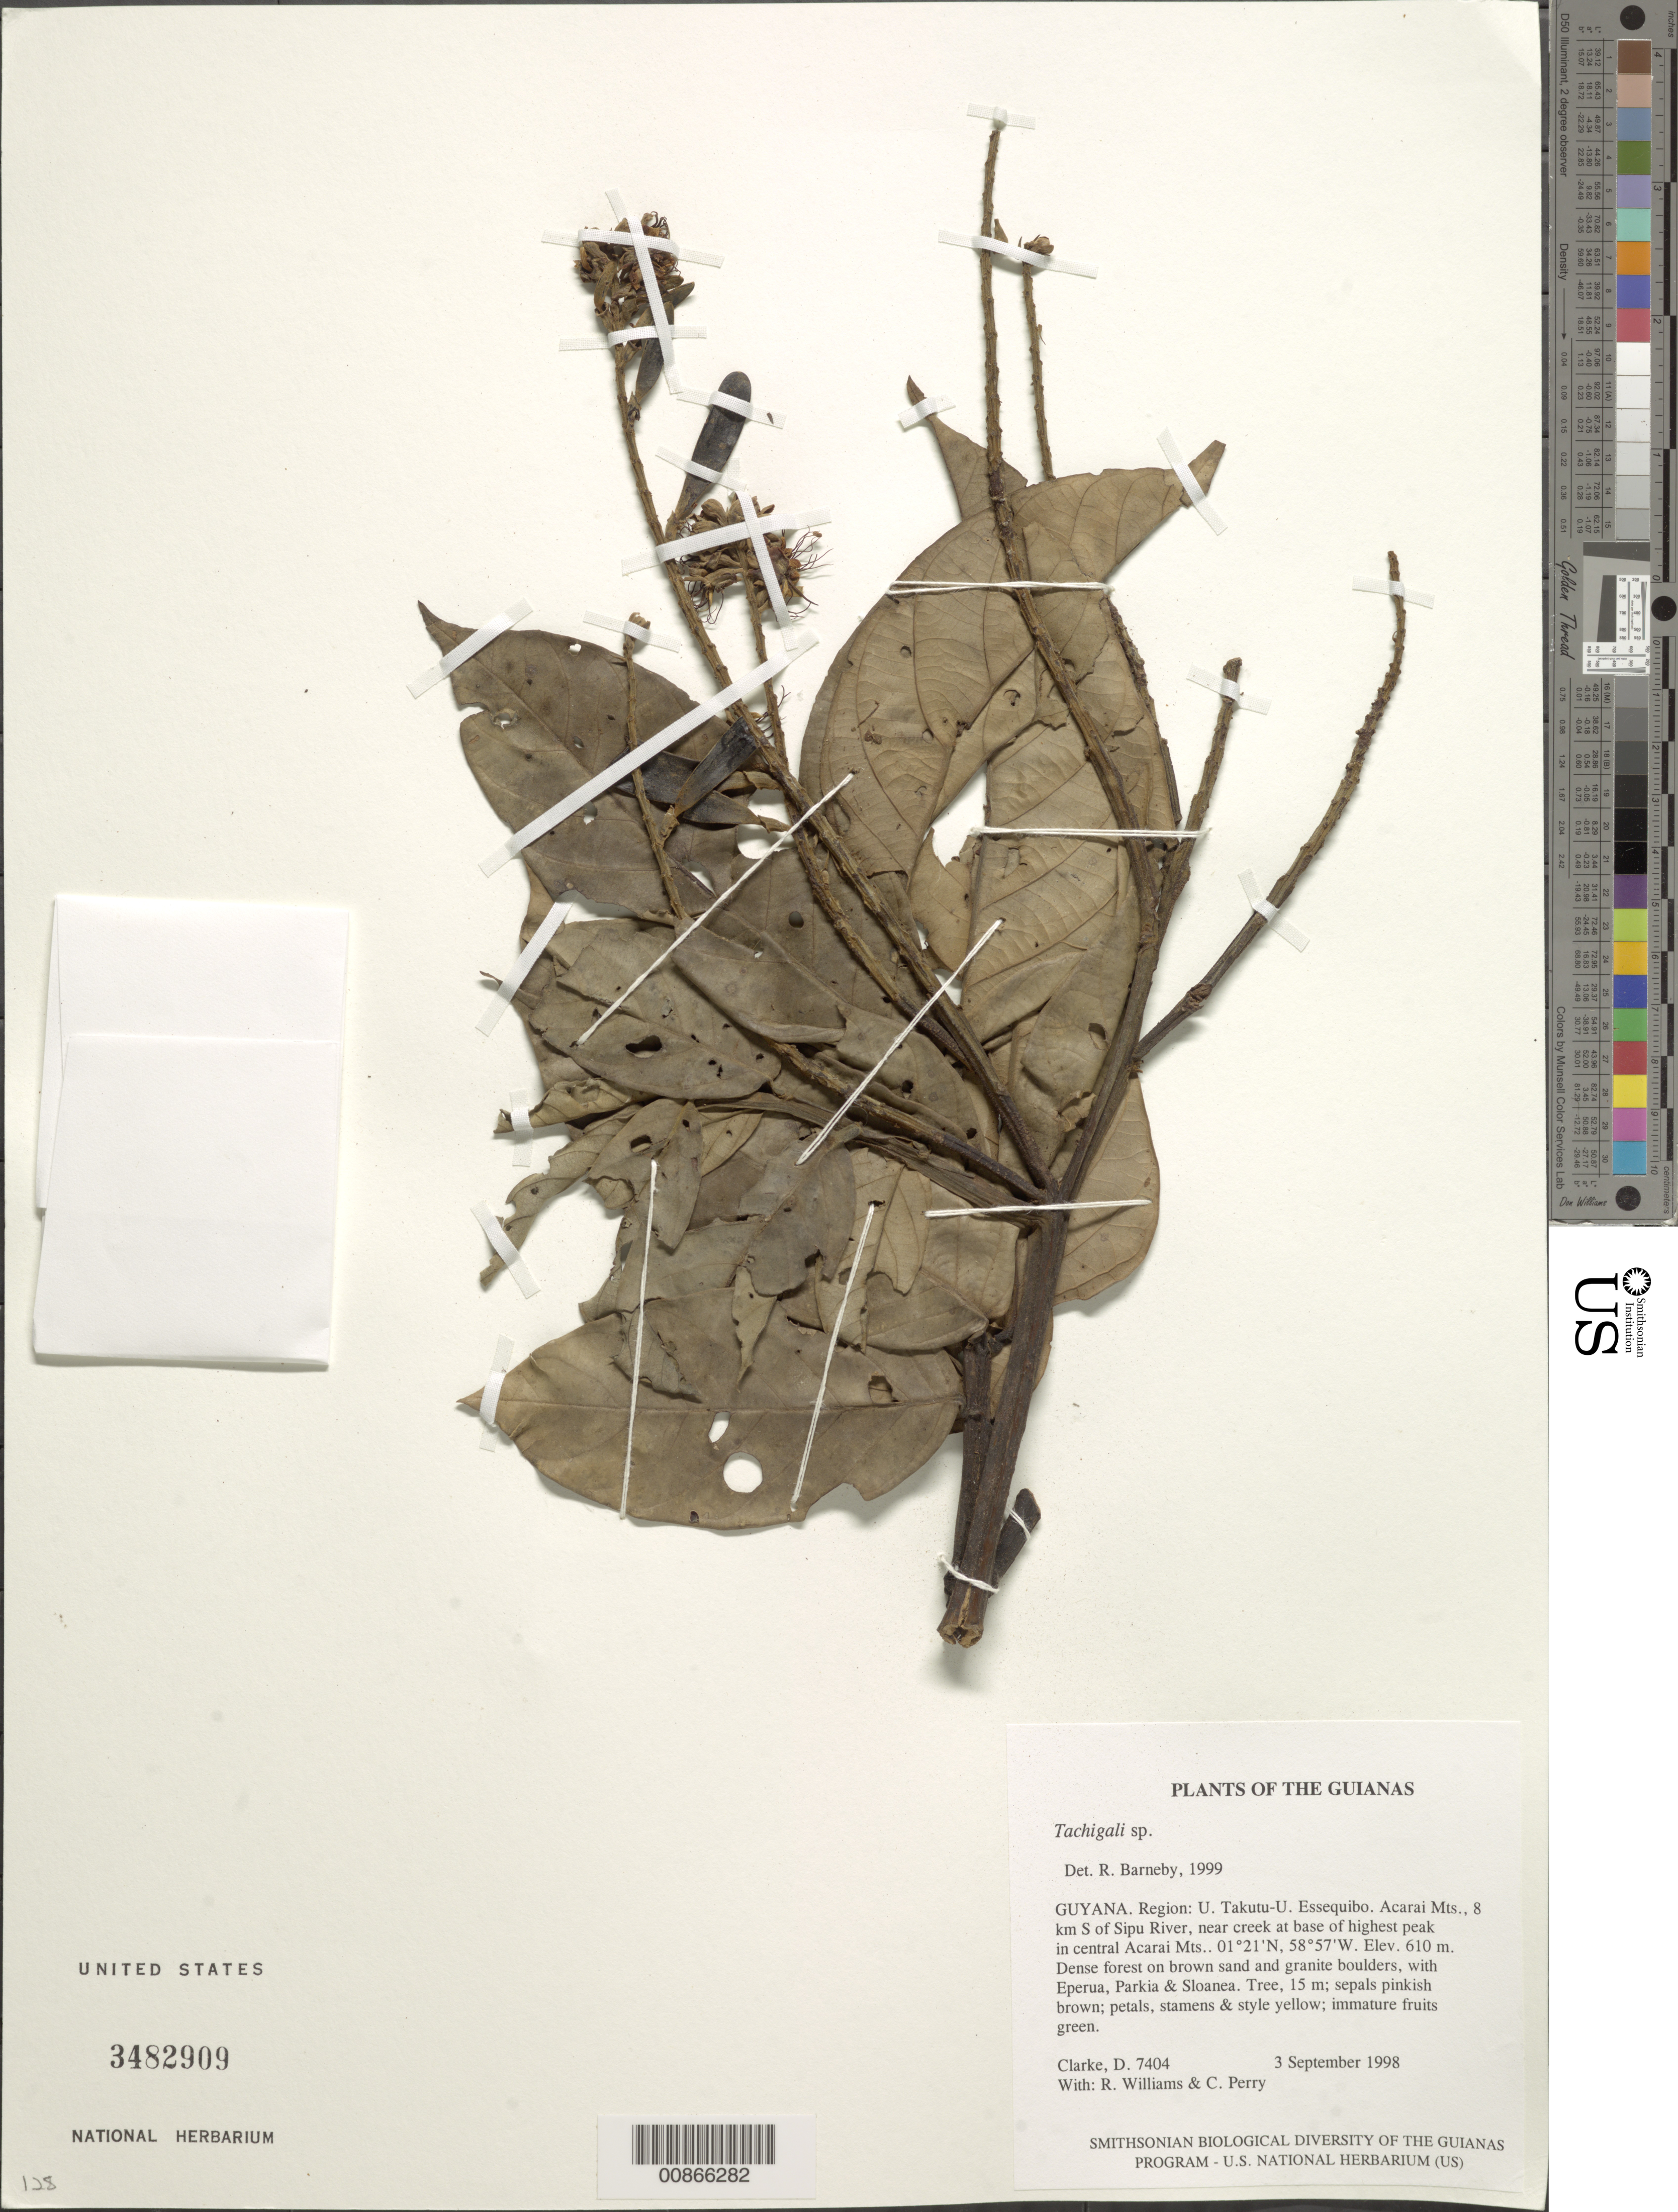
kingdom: Plantae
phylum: Tracheophyta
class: Magnoliopsida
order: Fabales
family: Fabaceae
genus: Tachigali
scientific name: Tachigali sp.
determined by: Barneby, Rupert C., (NY)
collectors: H. D. Clarke, R. Williams & C. Perry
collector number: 7404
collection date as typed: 3 September 1998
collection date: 1998-09-03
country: Guyana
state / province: U. Takutu-U. Essequibo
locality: Acarai Mts., 8 km S of Sipu River, near creek at base of highest peak in central Acarai Mts.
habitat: Dense forest on brown sand and granite boulders, with Eperua, Parkia & Sloanea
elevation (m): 610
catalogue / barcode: US 3482909